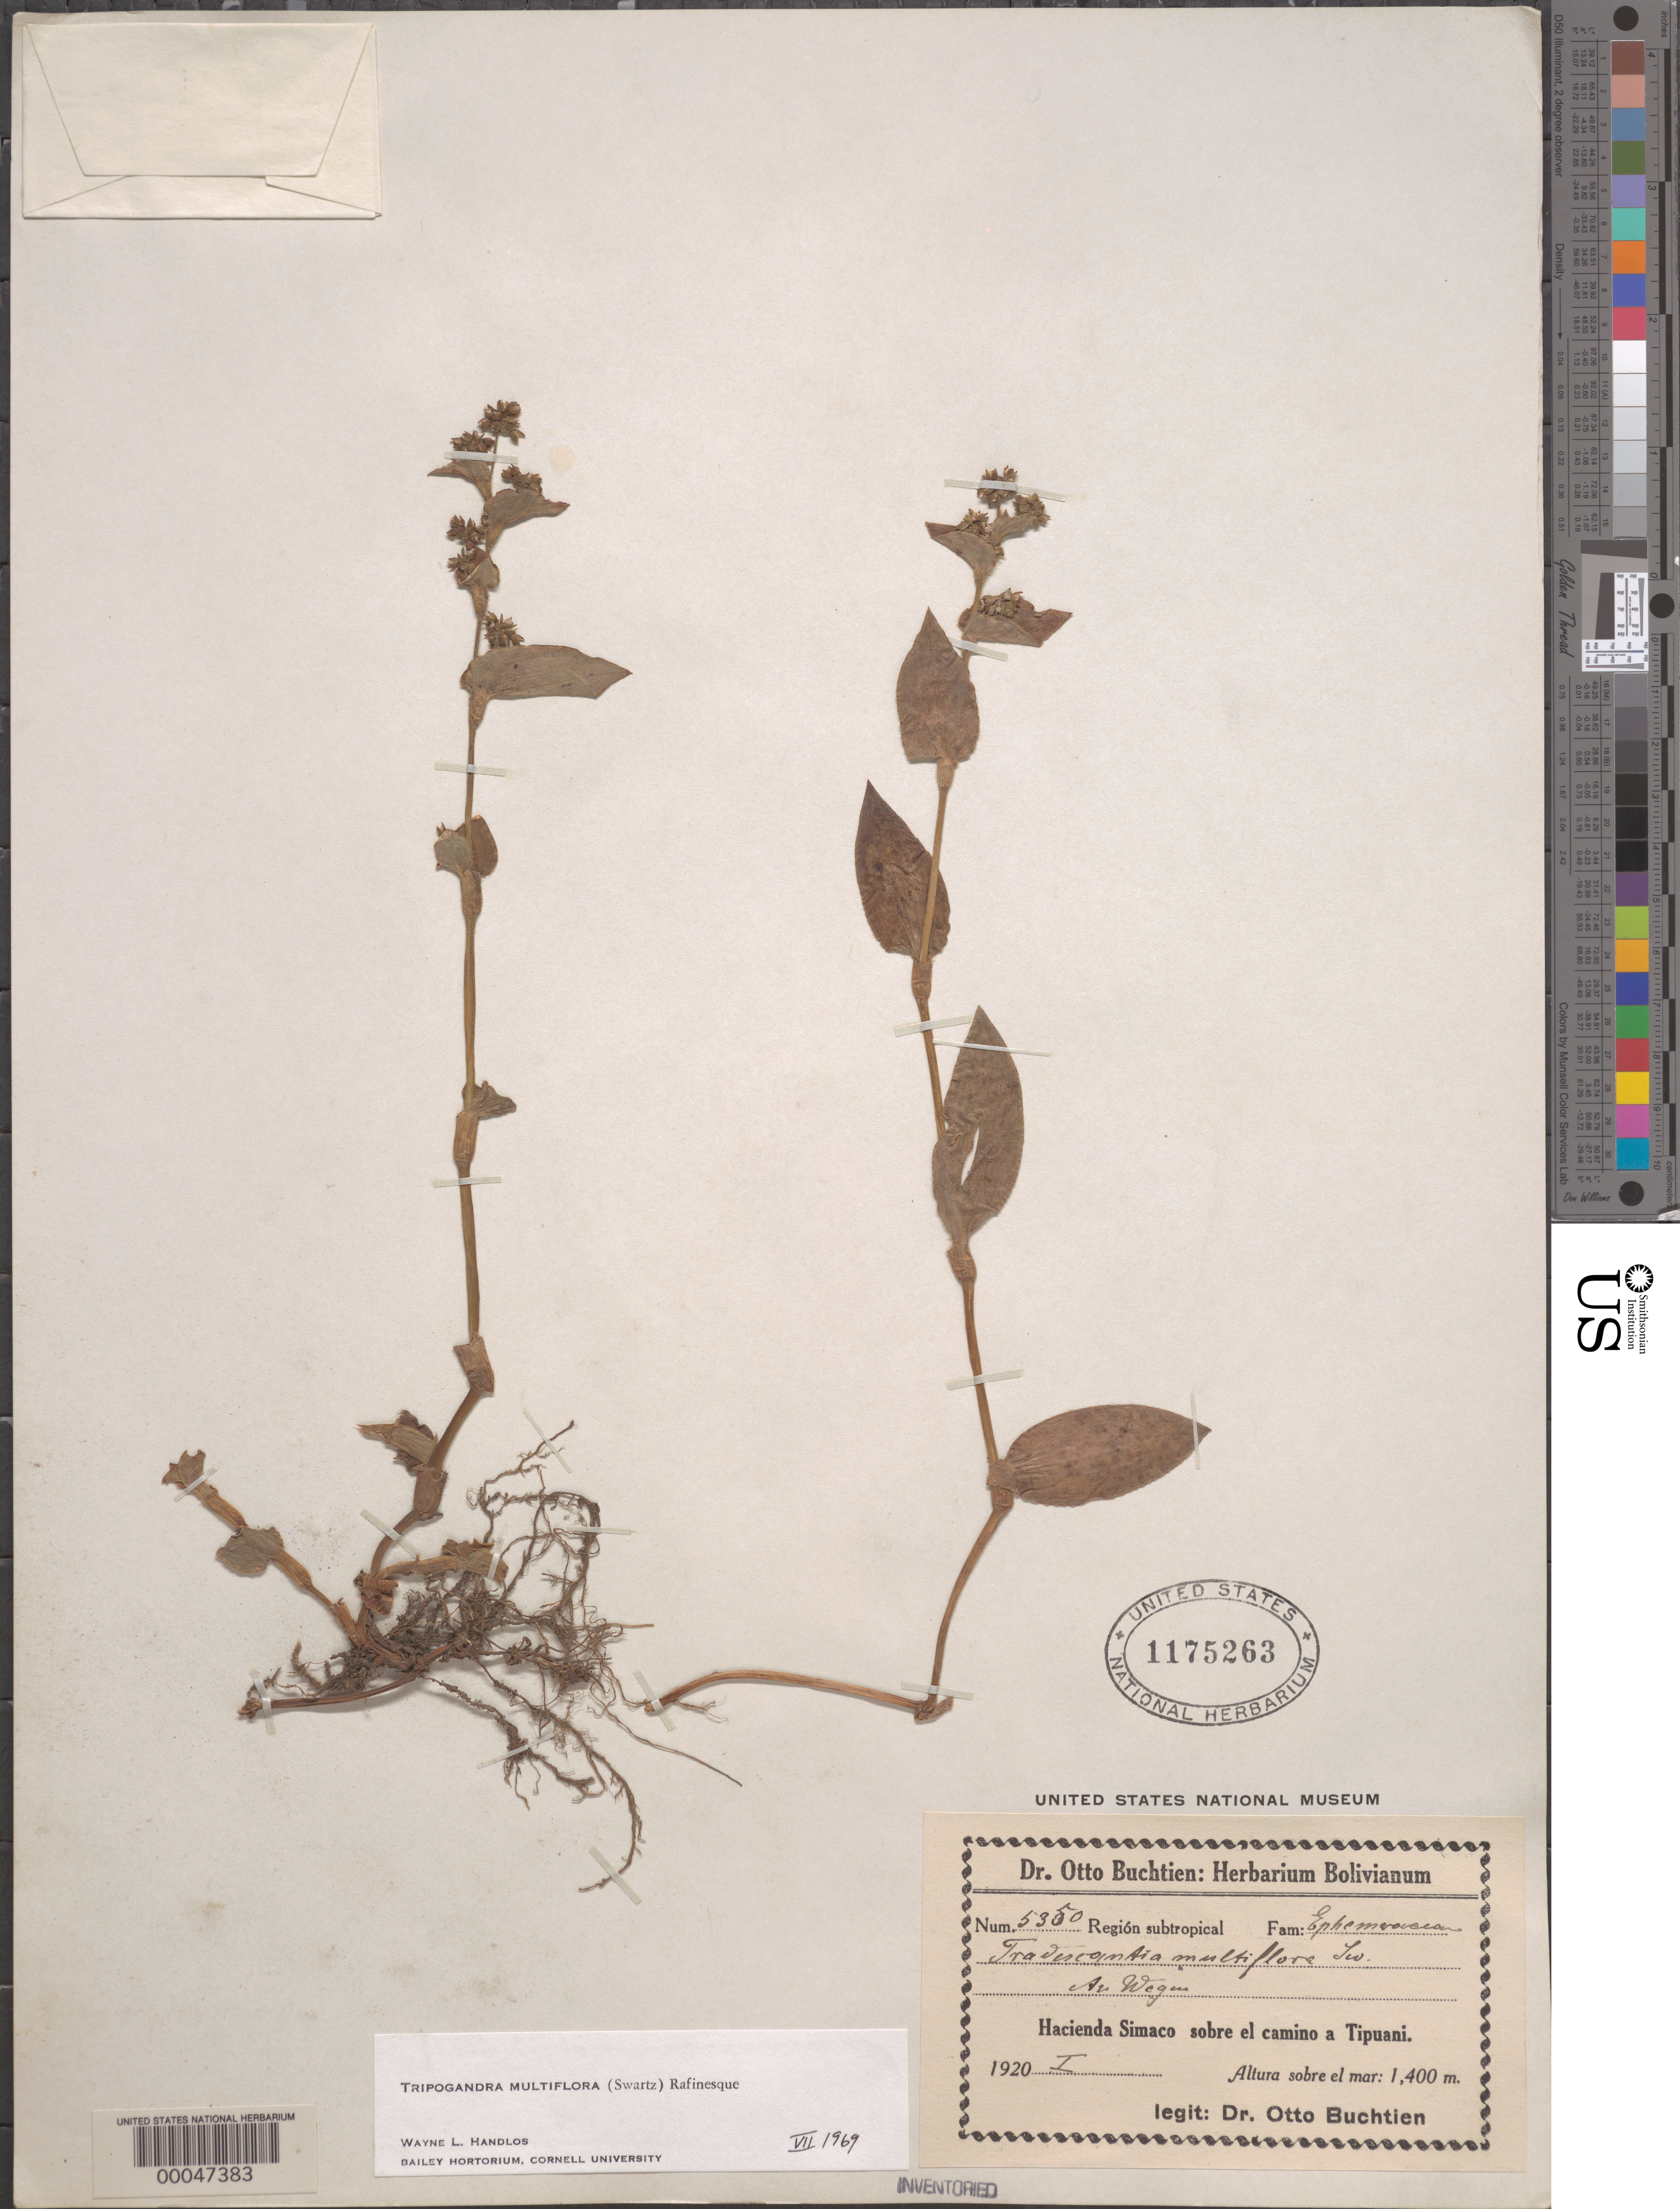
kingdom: Plantae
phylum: Tracheophyta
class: Liliopsida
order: Commelinales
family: Commelinaceae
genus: Tripogandra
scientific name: Tripogandra multiflora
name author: (Sw.) Raf.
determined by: Handlos, W. L.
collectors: O. Buchtien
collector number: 5350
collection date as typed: Jan 1920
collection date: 1920-01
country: Bolivia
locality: Hacienda Simaco, towards Tipuani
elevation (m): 1400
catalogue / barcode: US 1175263